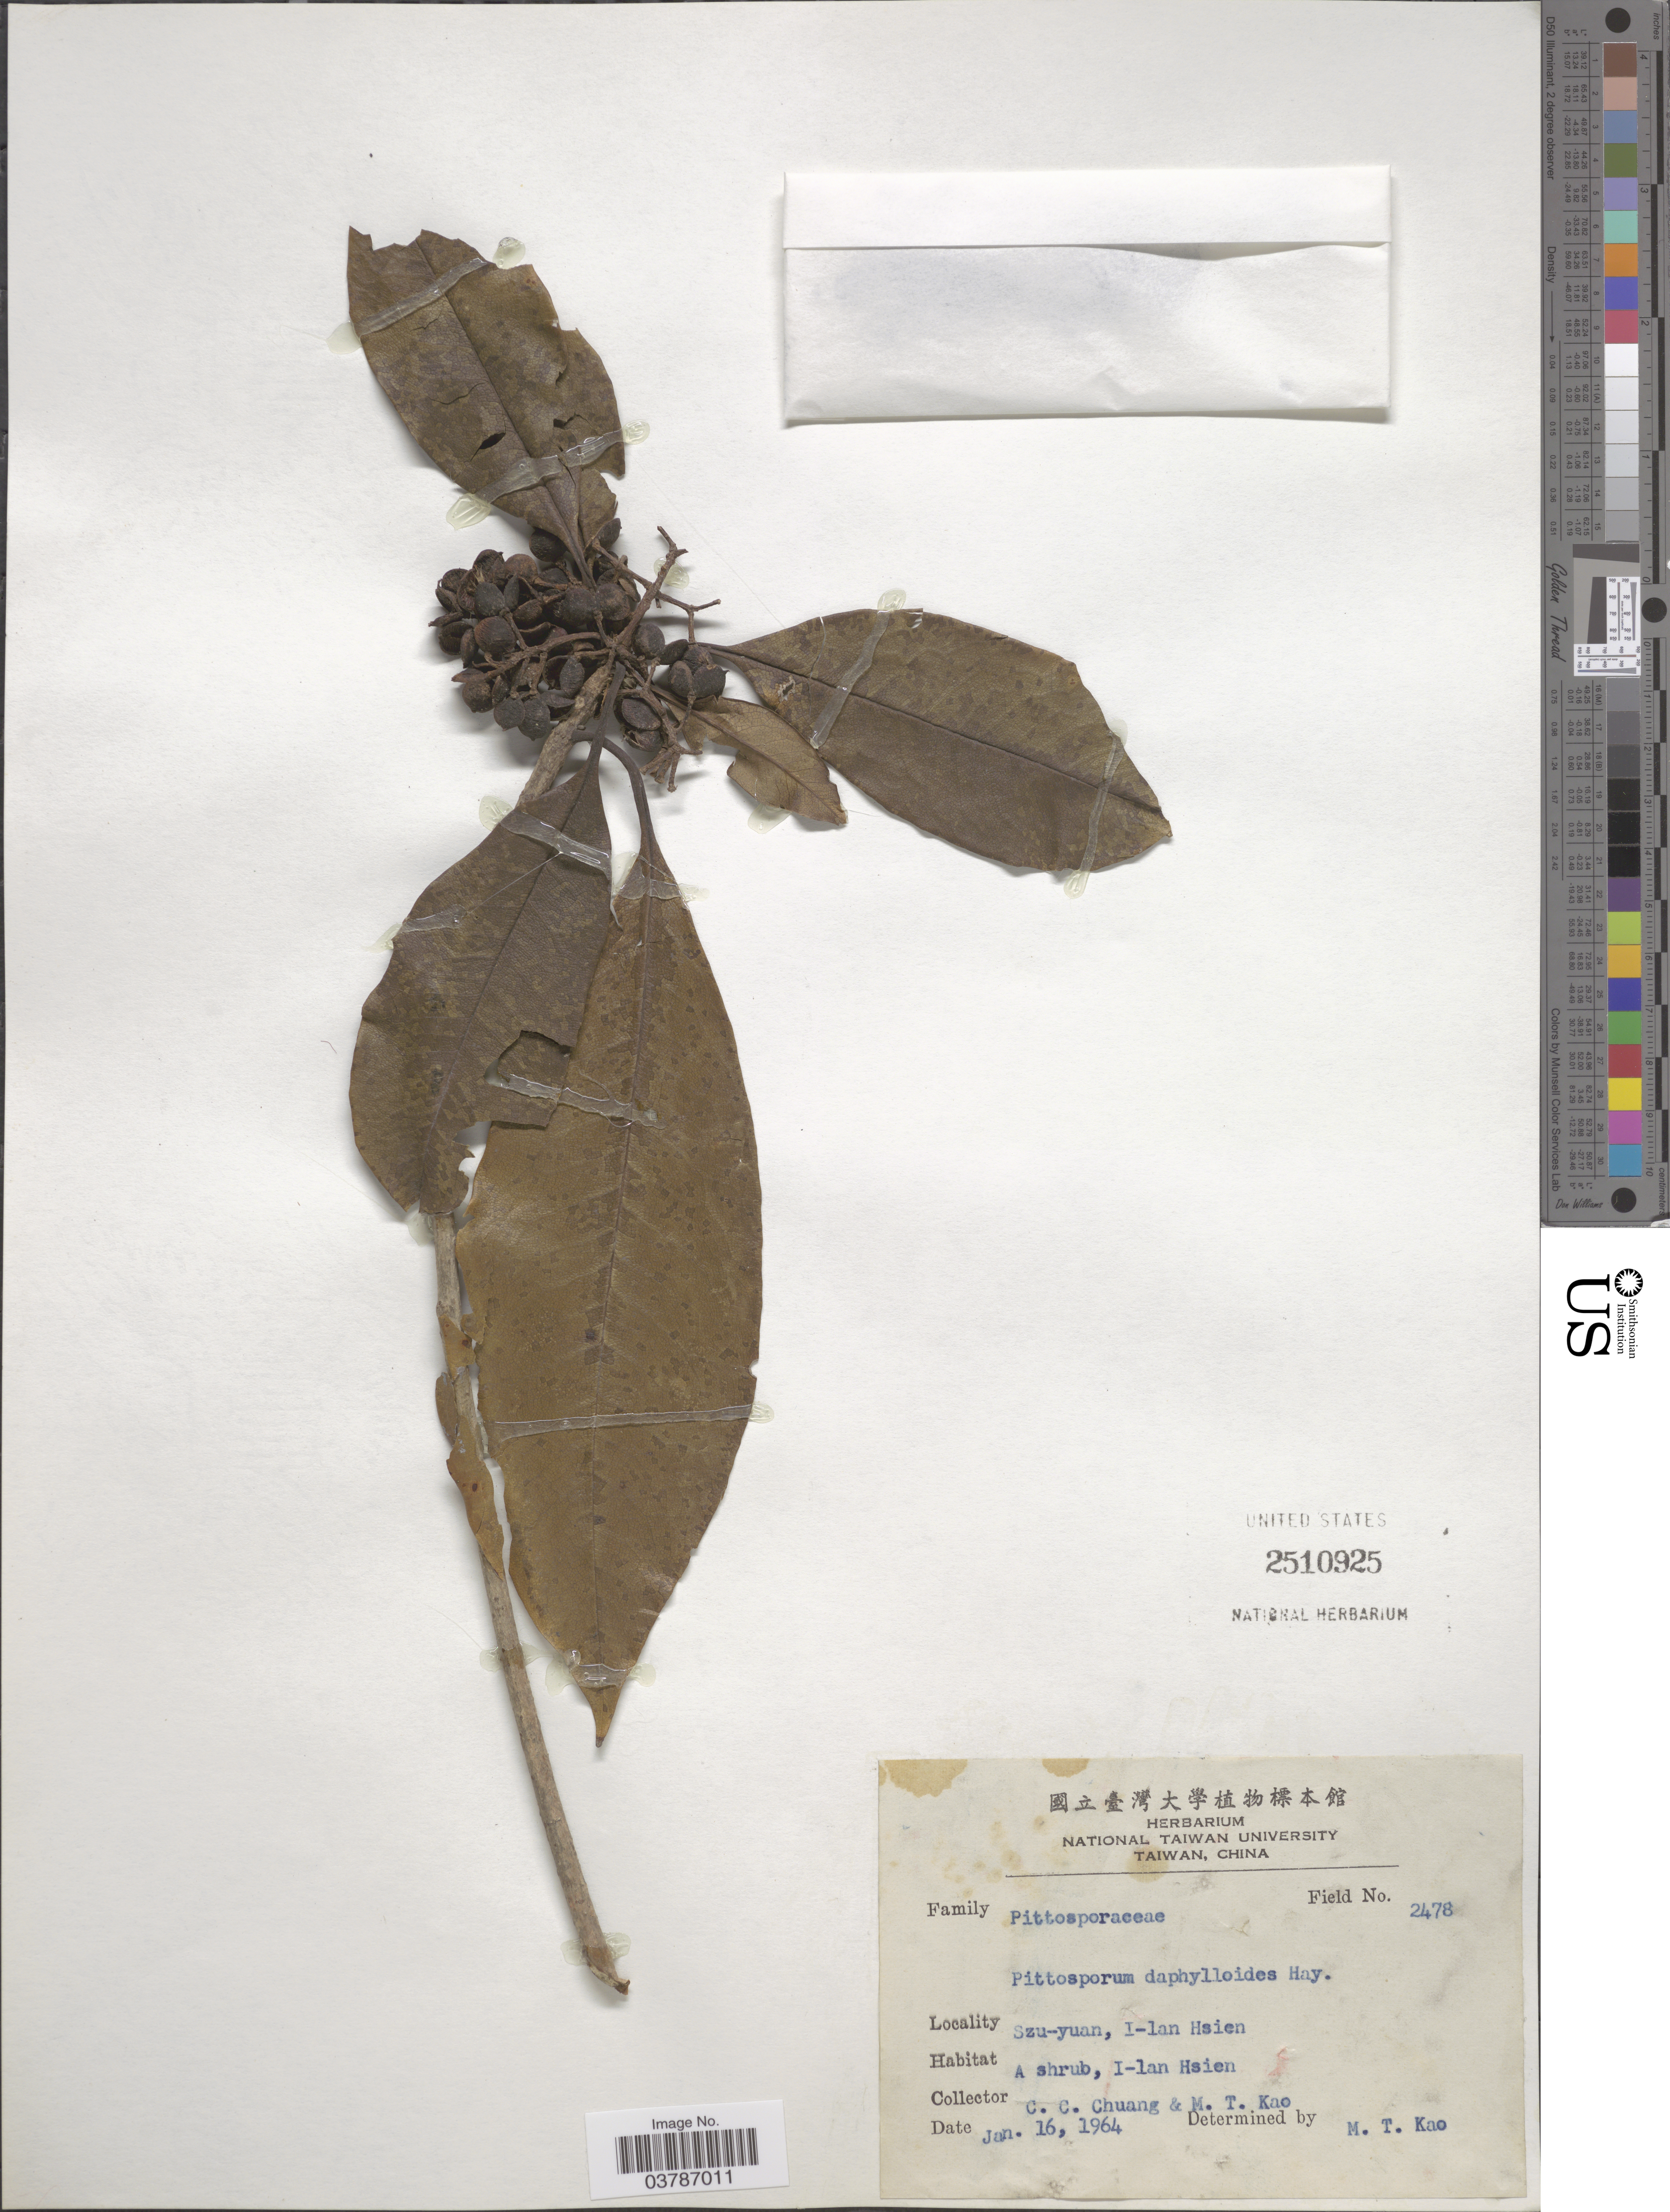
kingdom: Plantae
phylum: Tracheophyta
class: Magnoliopsida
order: Apiales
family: Pittosporaceae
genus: Pittosporum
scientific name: Pittosporum daphniphylloides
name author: Hayata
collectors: C. C. Chuang & M. T. Kao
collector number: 2478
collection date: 1964-01-16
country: China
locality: Szu-yuan, I-lan Hsien. A shrub, I-lan Hsien.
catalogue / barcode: US 2510925